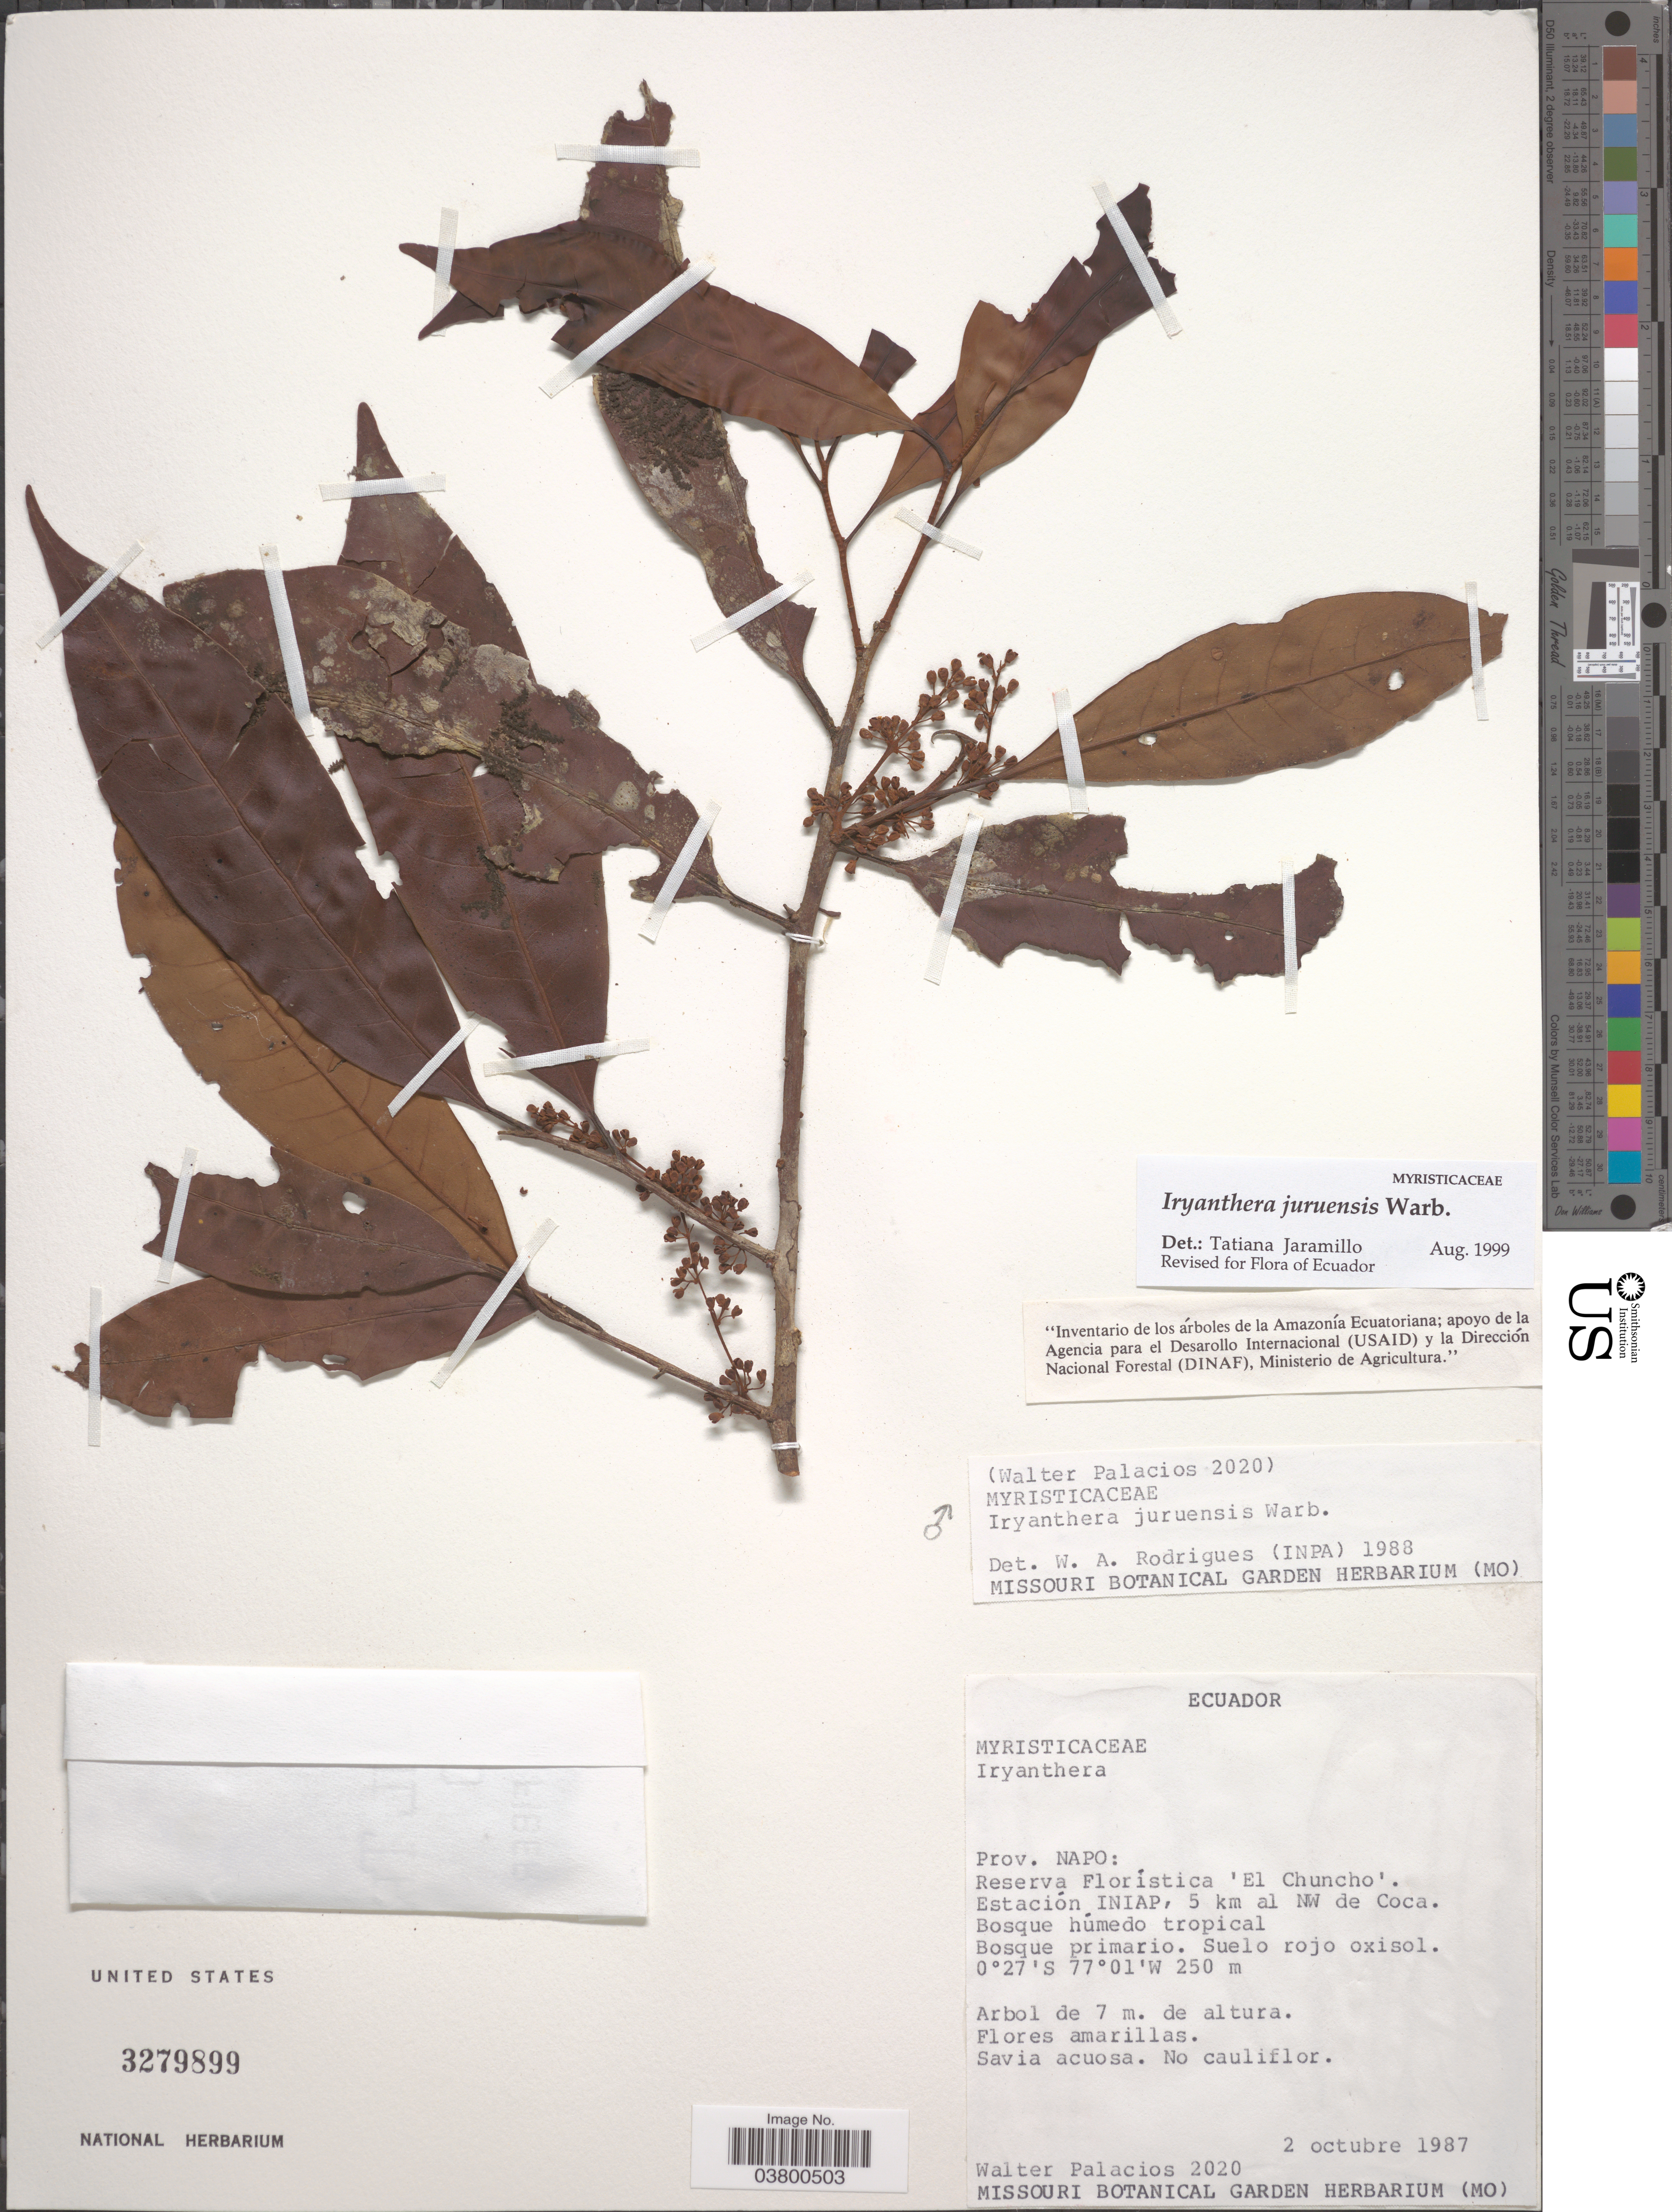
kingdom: Plantae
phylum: Tracheophyta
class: Magnoliopsida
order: Magnoliales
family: Myristicaceae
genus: Iryanthera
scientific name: Iryanthera juruensis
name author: Warb.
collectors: W. Palacios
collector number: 2020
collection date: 1987-10-02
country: Ecuador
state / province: Napo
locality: Reserva Florística 'El Chuncho'. Estacion INIAP, 5 km al NW de Coca.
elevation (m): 250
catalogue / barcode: US 3279899